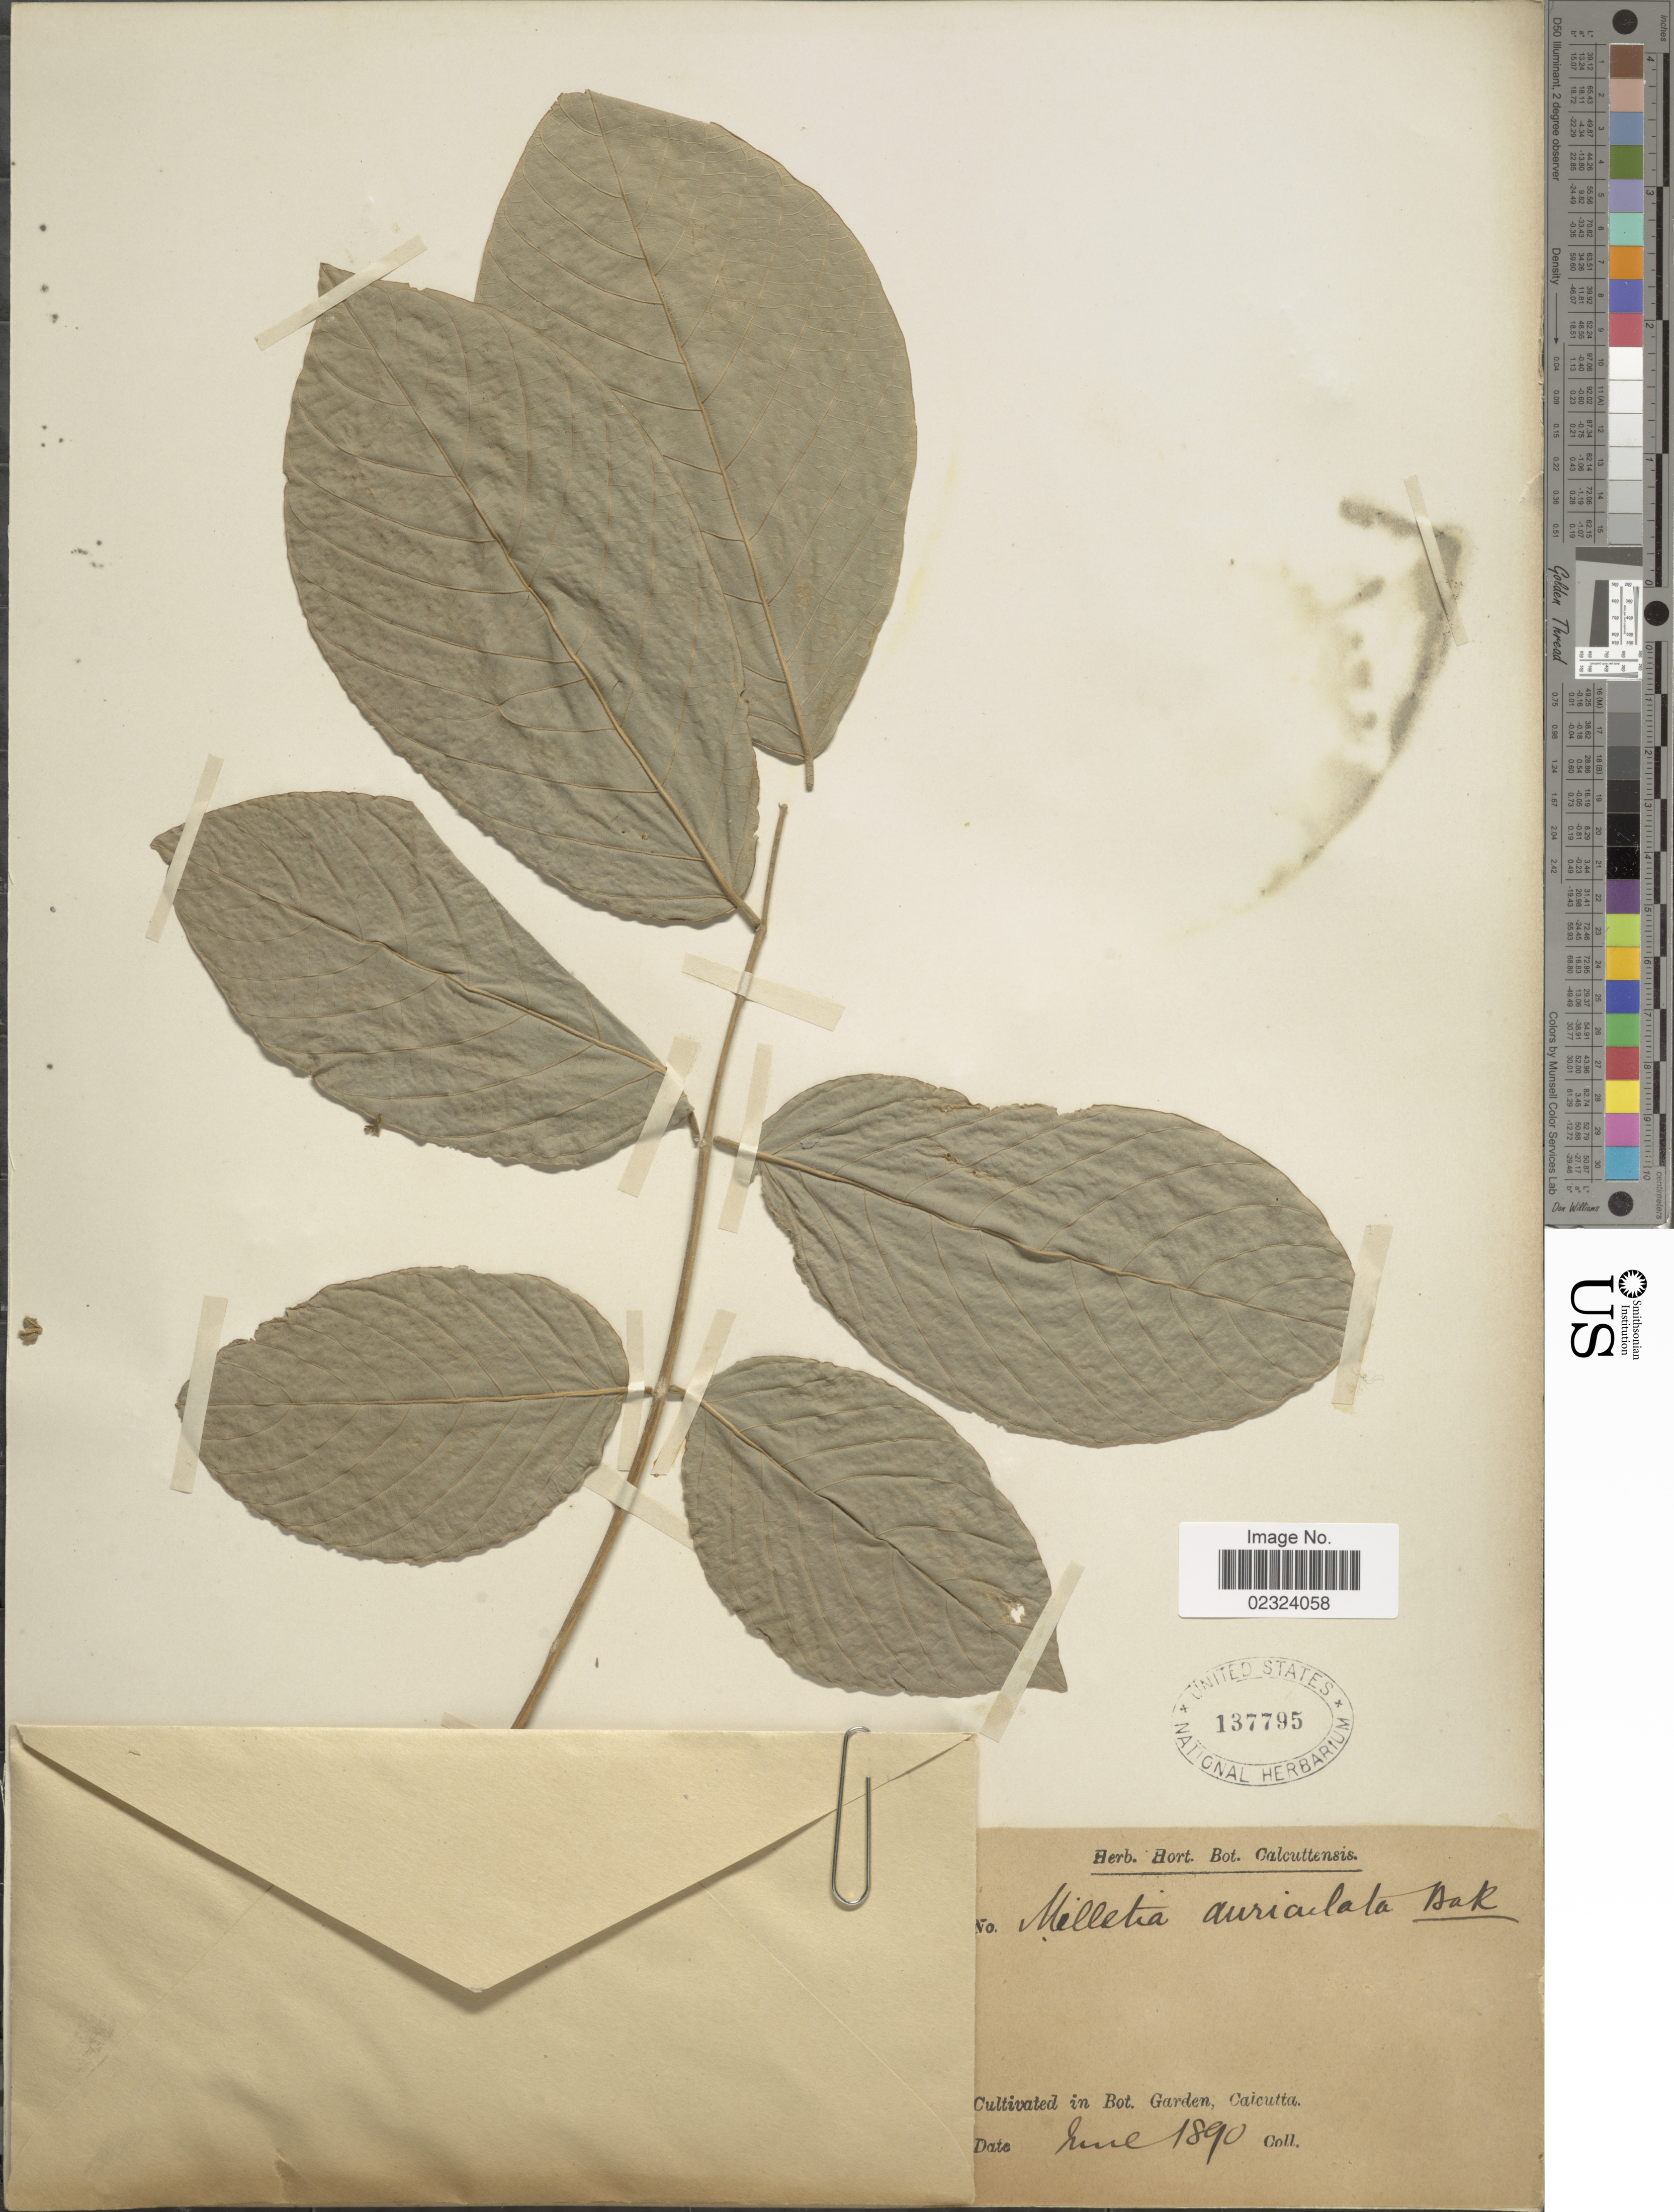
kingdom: Plantae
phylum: Tracheophyta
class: Magnoliopsida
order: Fabales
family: Fabaceae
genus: Millettia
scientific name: Millettia auriculata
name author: Baker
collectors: ex Herb. Hort. Bot. Calcuttensis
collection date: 1890-06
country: India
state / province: West Bengal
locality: Cultivated in Bot. Garden, Calcutta.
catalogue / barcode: US 137795